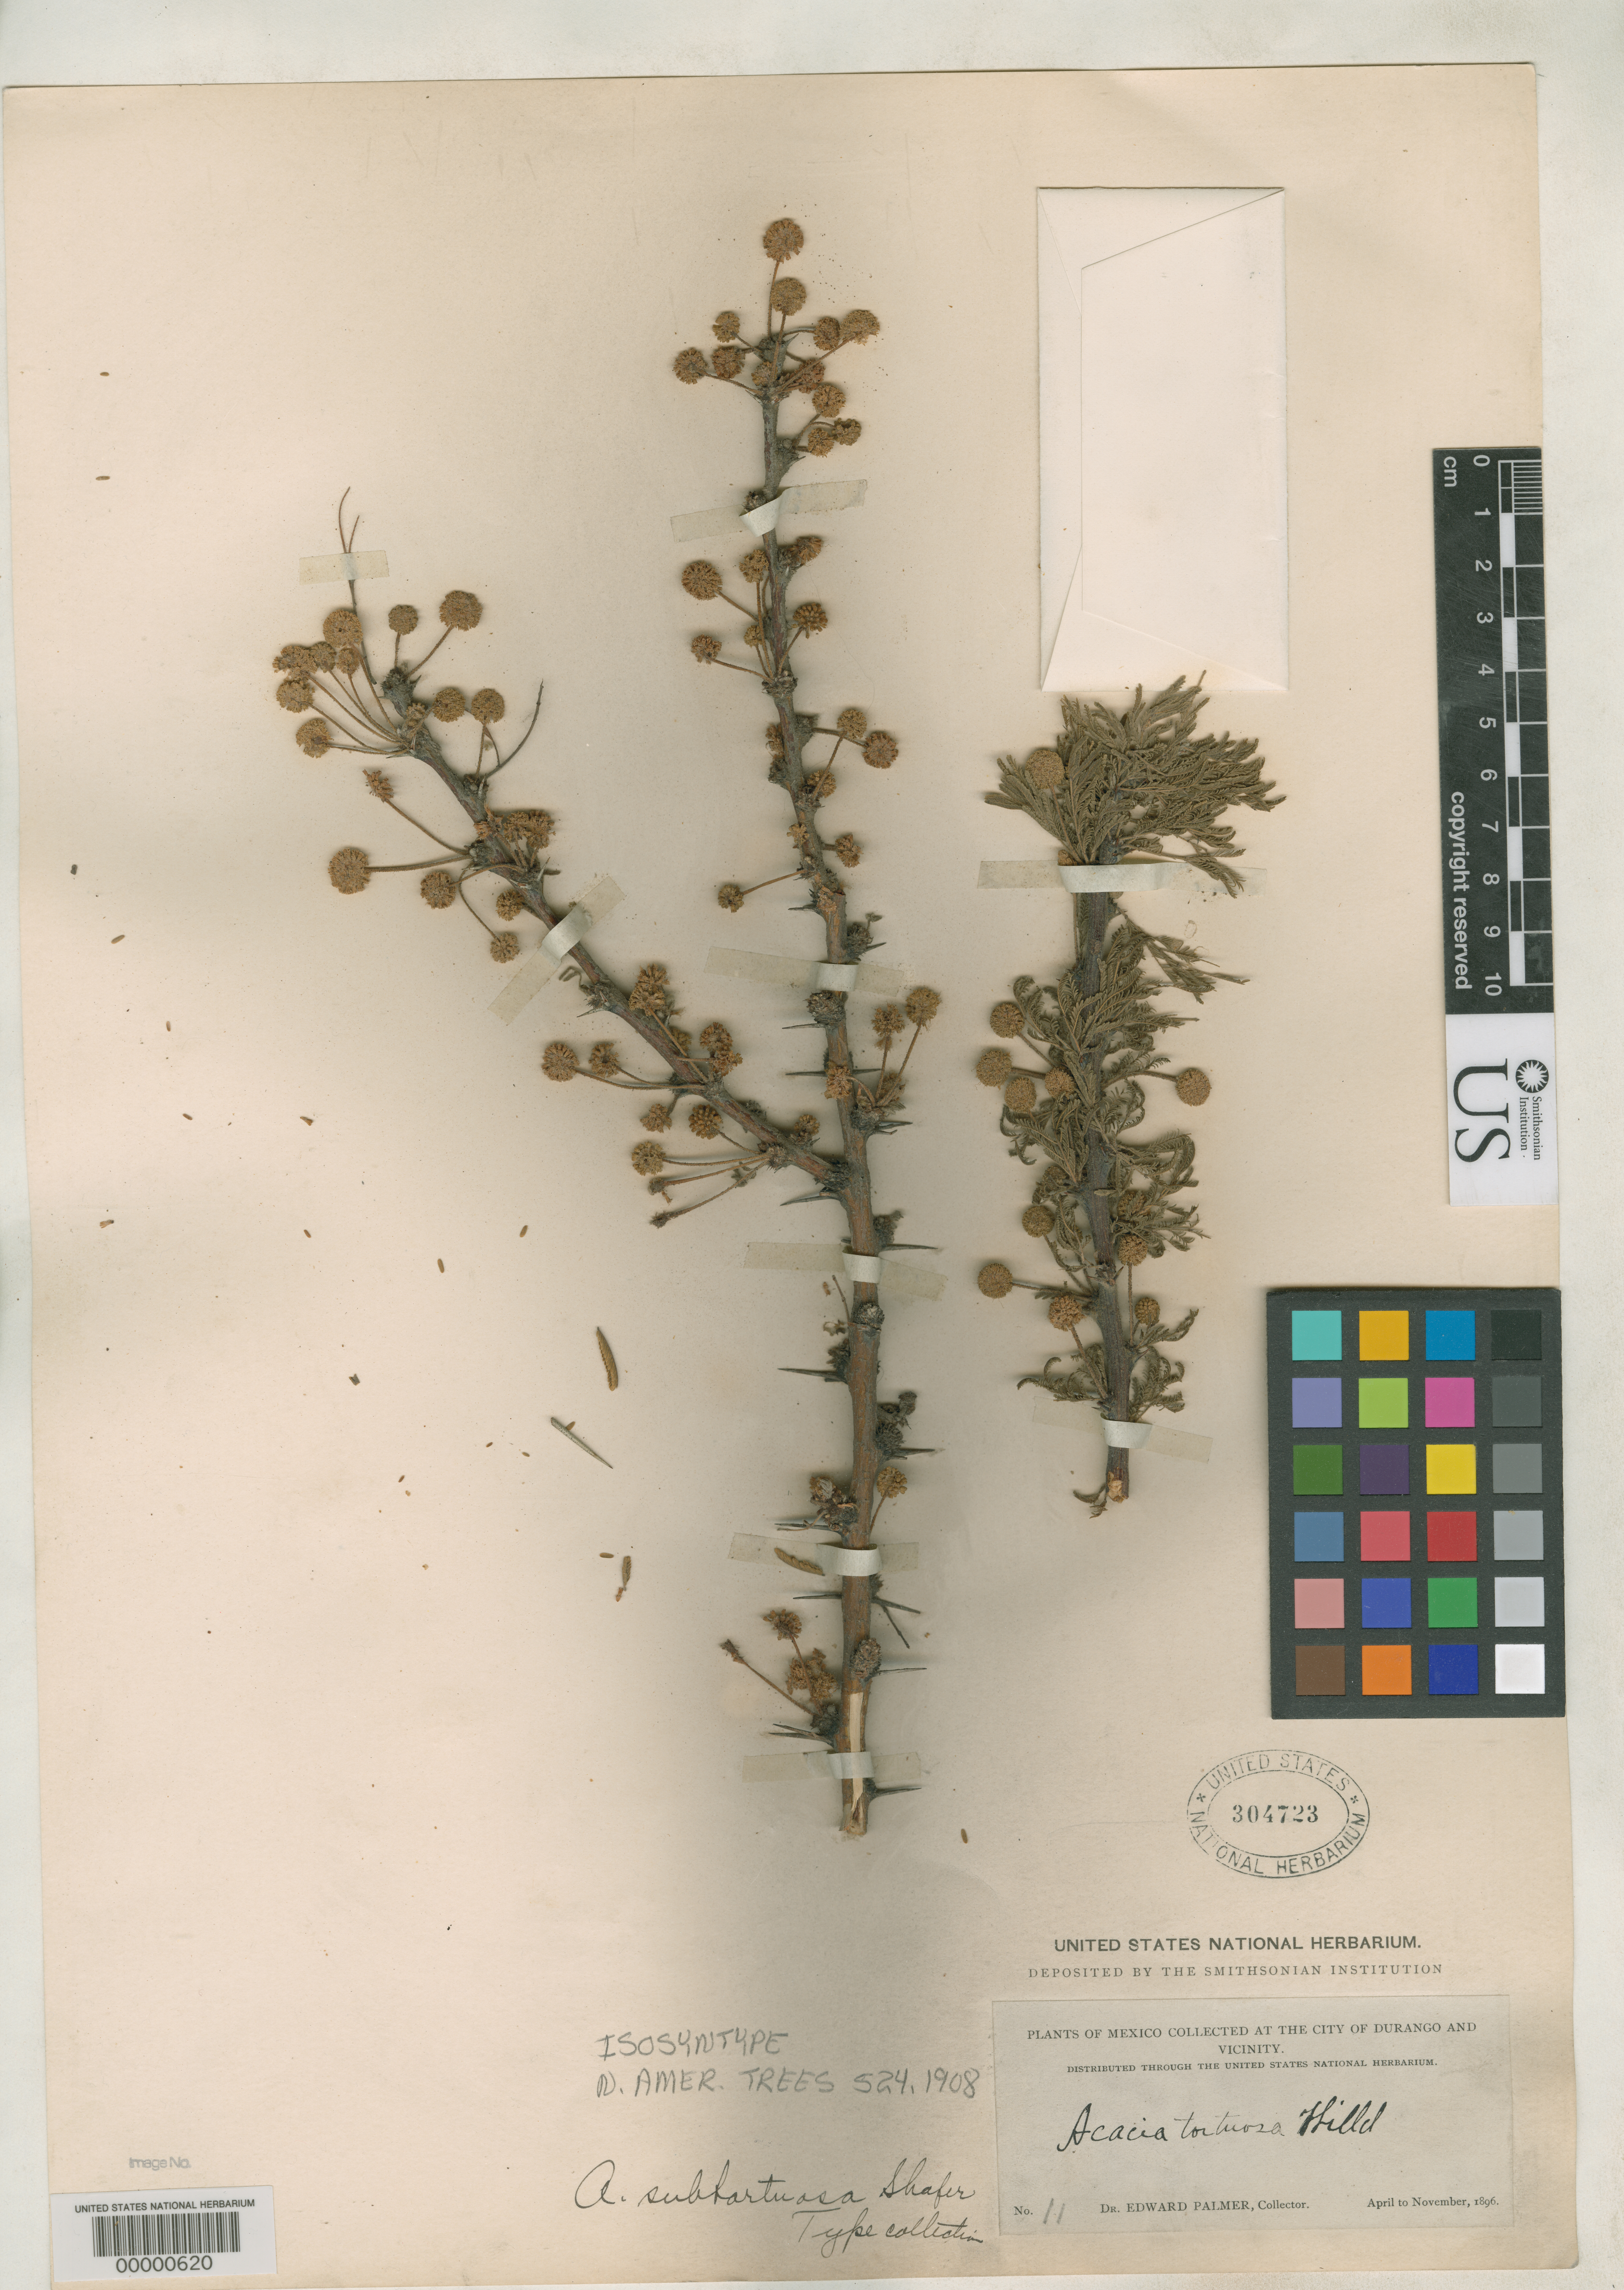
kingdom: Plantae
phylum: Tracheophyta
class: Magnoliopsida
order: Fabales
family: Fabaceae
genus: Acacia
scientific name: Acacia subtortuosa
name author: Shafer in Britton & Shafer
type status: Isosyntype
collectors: E. Palmer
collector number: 11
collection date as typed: Apr 1896 to -- Nov 1896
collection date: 1896-04/1896-11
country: Mexico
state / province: Durango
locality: Durango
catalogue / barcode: US 304723